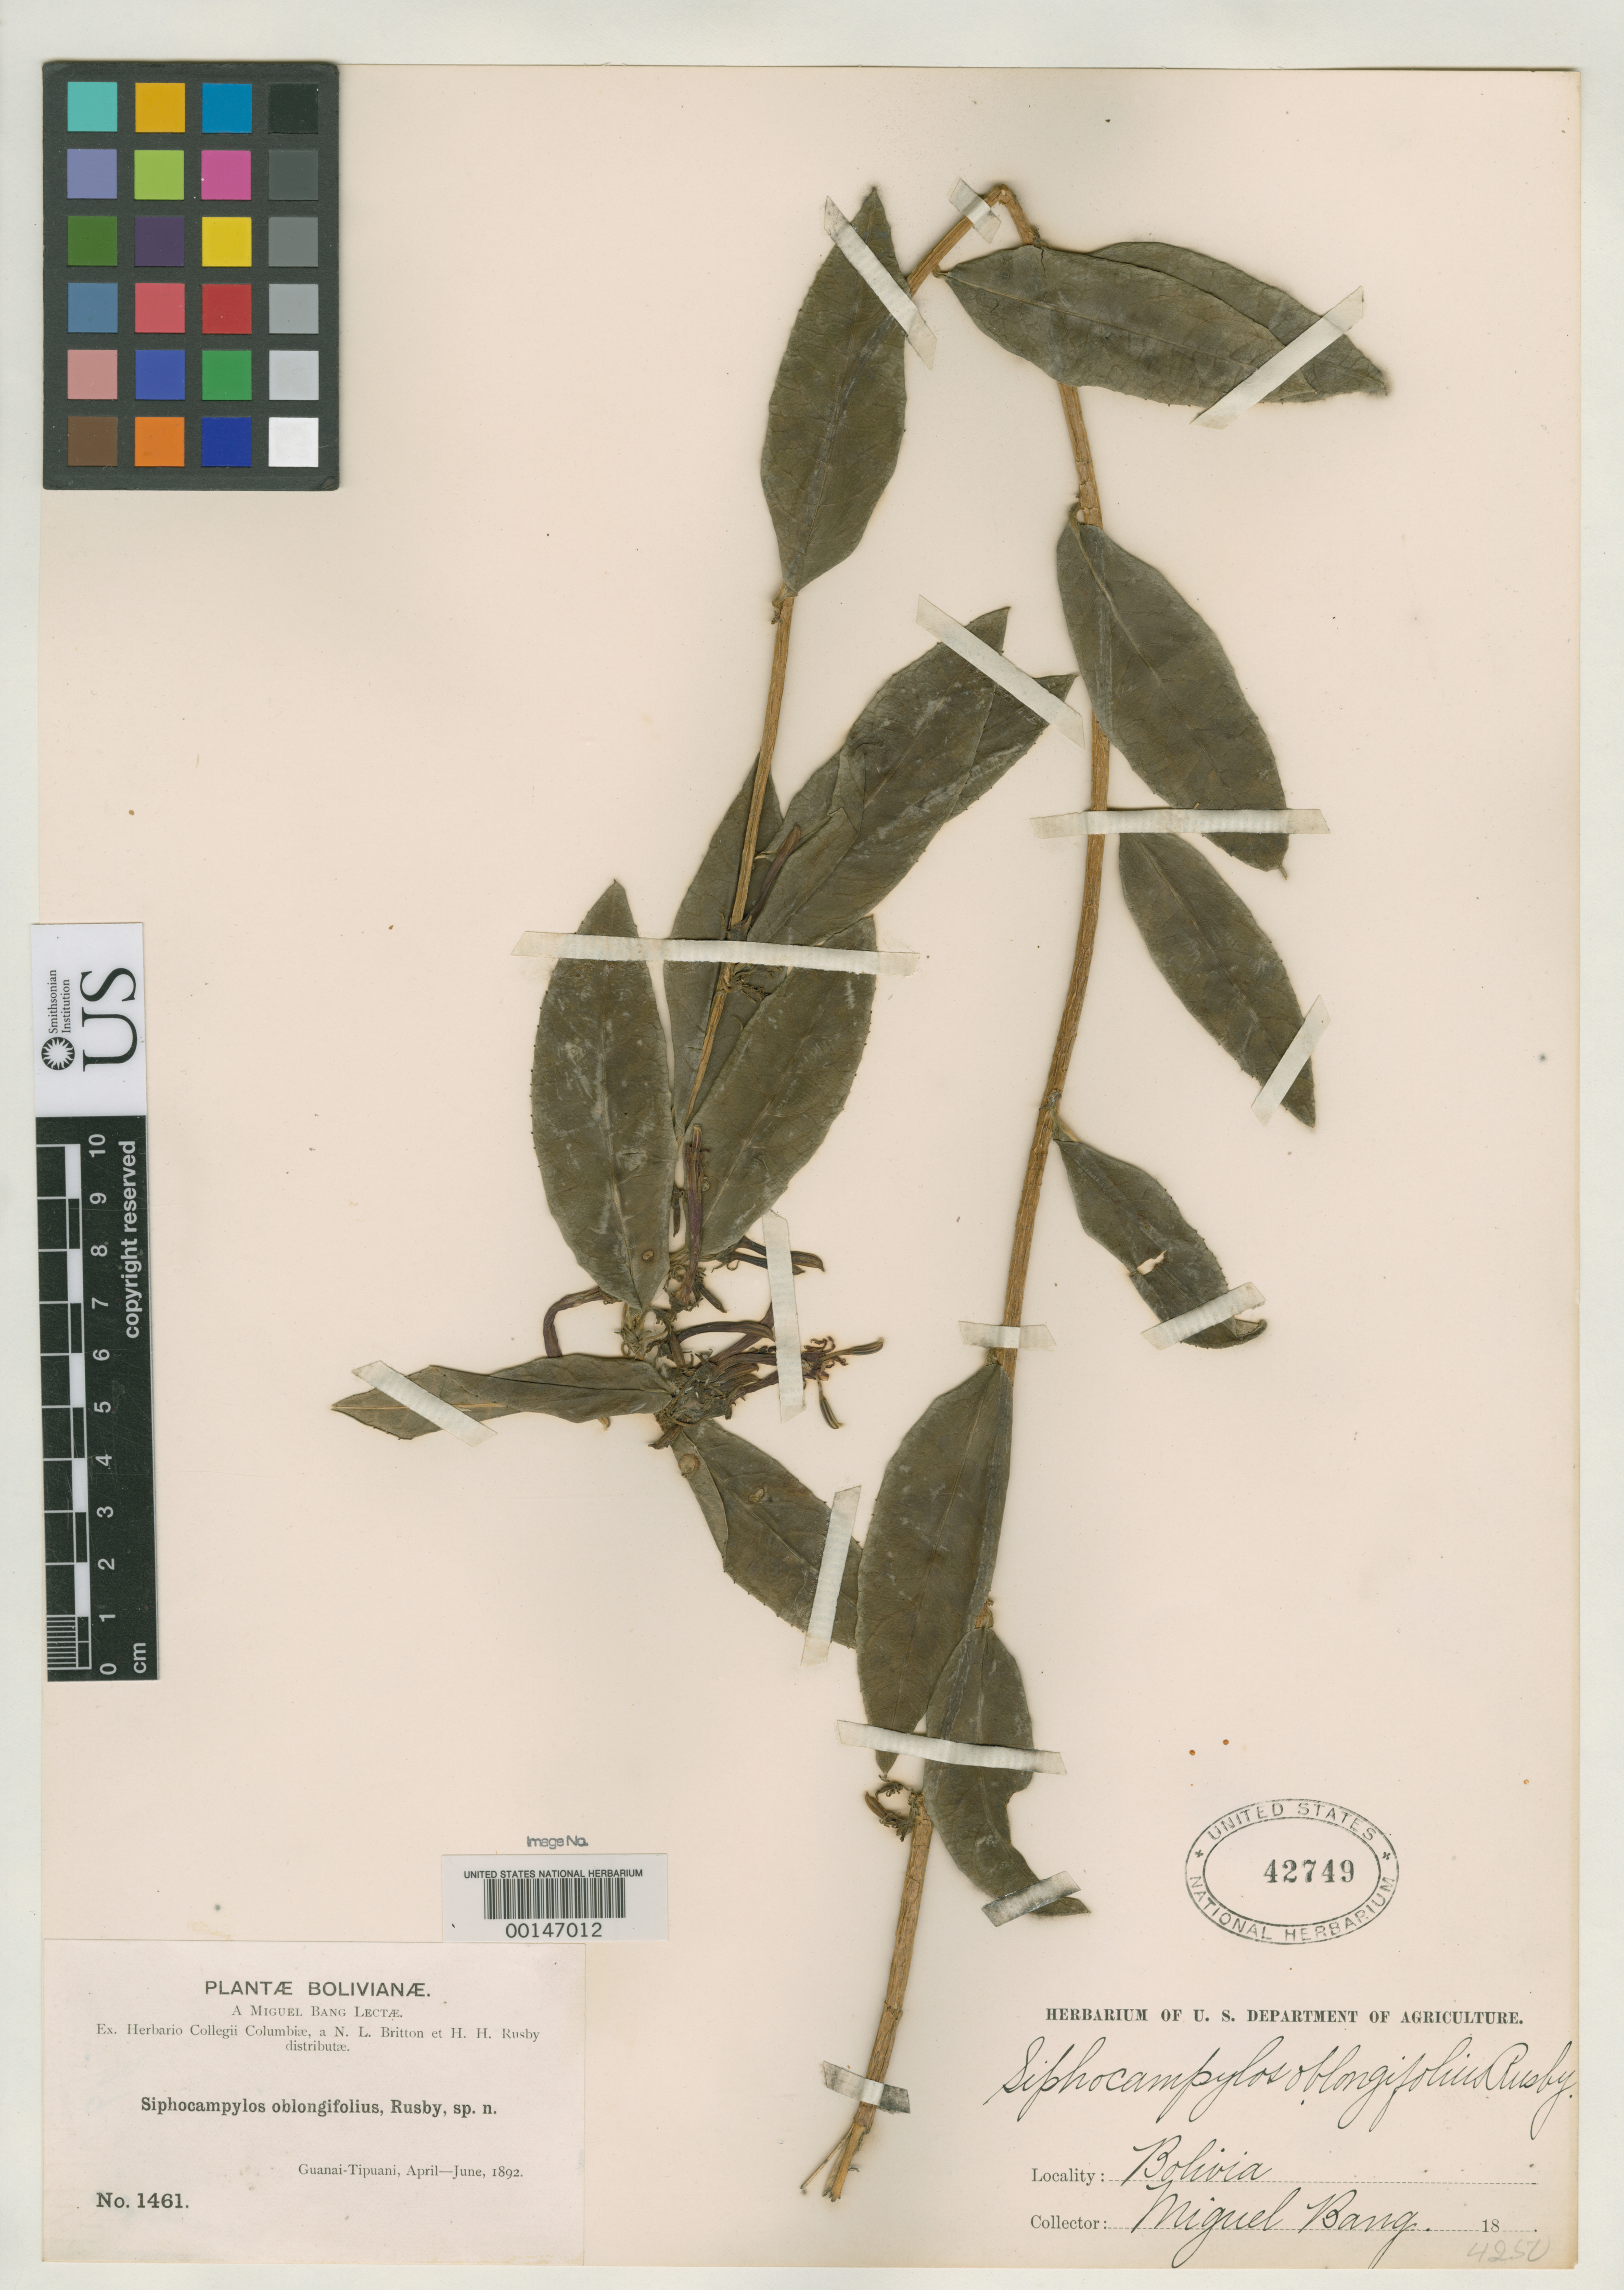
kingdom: Plantae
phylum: Tracheophyta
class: Magnoliopsida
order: Asterales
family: Campanulaceae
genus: Siphocampylus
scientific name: Siphocampylus oblongifolius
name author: Rusby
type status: Isotype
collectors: M. Bang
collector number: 1461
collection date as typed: Apr 1892 to -- Jun 1892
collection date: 1892-04/1892-06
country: Bolivia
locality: Between Guanai and Tipuani.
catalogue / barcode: US 42749